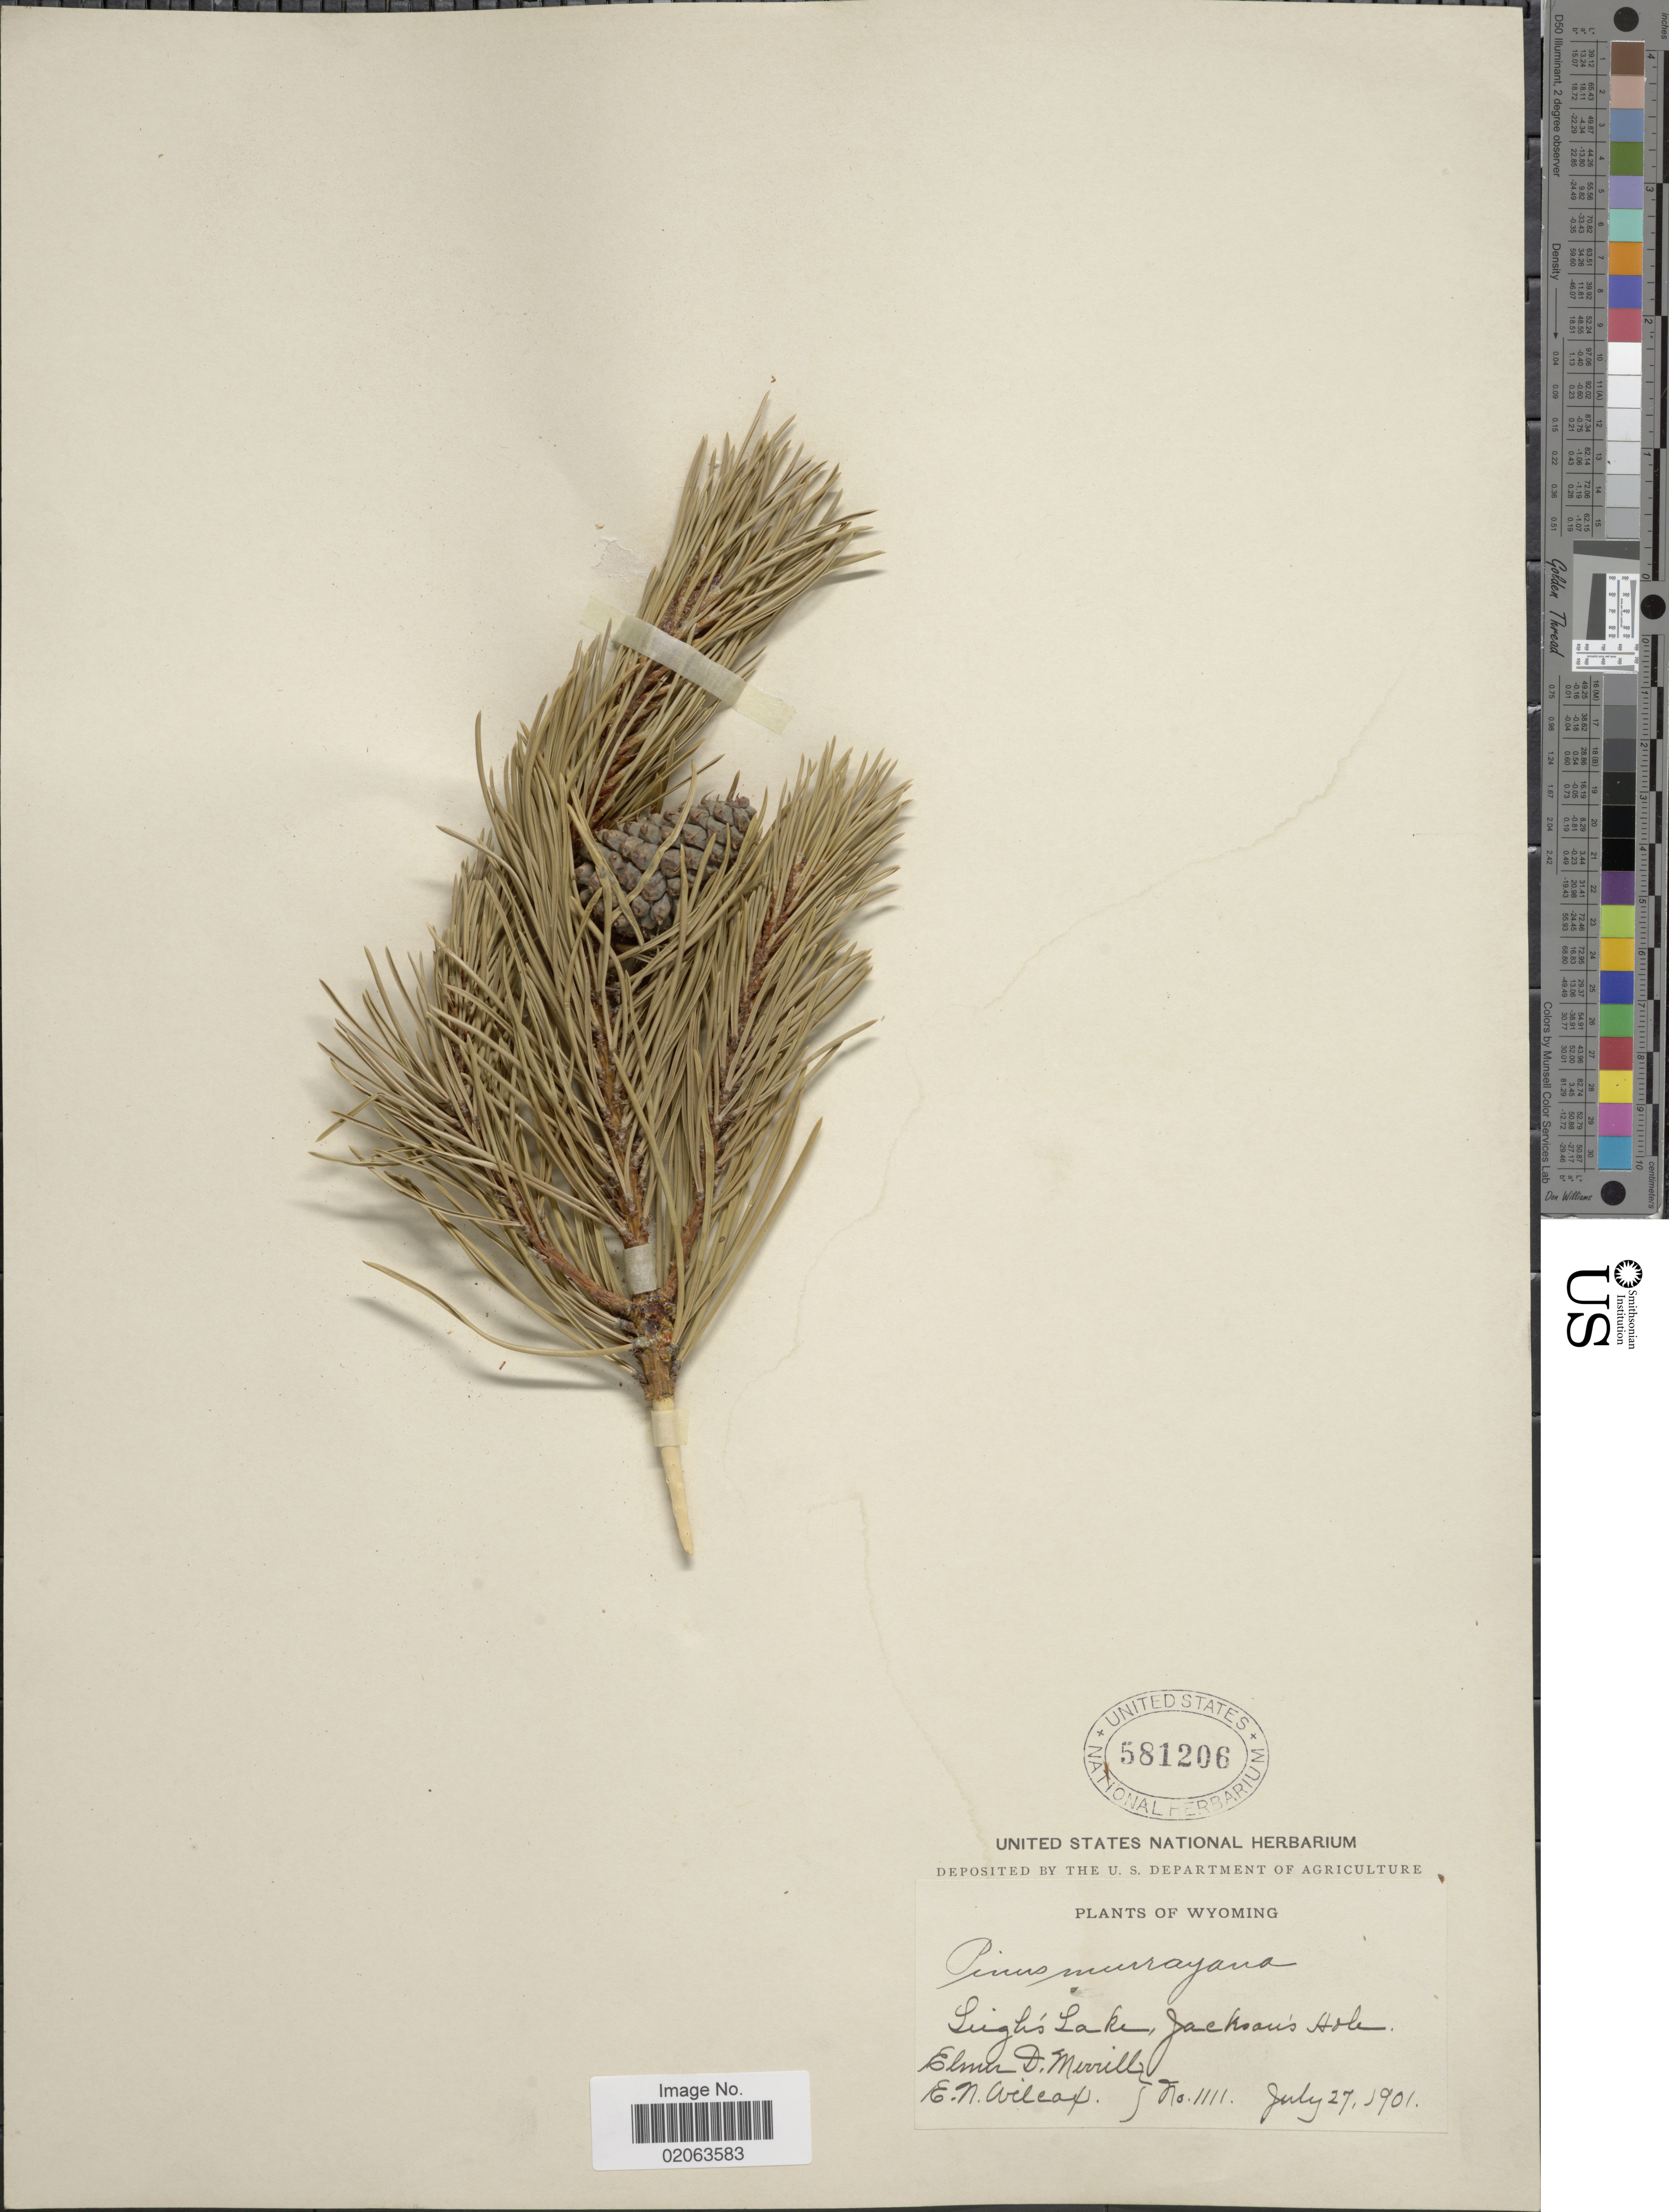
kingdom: Plantae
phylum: Tracheophyta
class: Pinopsida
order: Pinales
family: Pinaceae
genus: Pinus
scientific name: Pinus contorta var. latifolia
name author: Engelm. ex S. Watson in C. King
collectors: E. D. Merrill & E. Wilcox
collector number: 1111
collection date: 1901-07-27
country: United States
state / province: Wyoming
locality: Wyoming, Ligh's Lake, Jacksaus Hole.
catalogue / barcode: US 581206